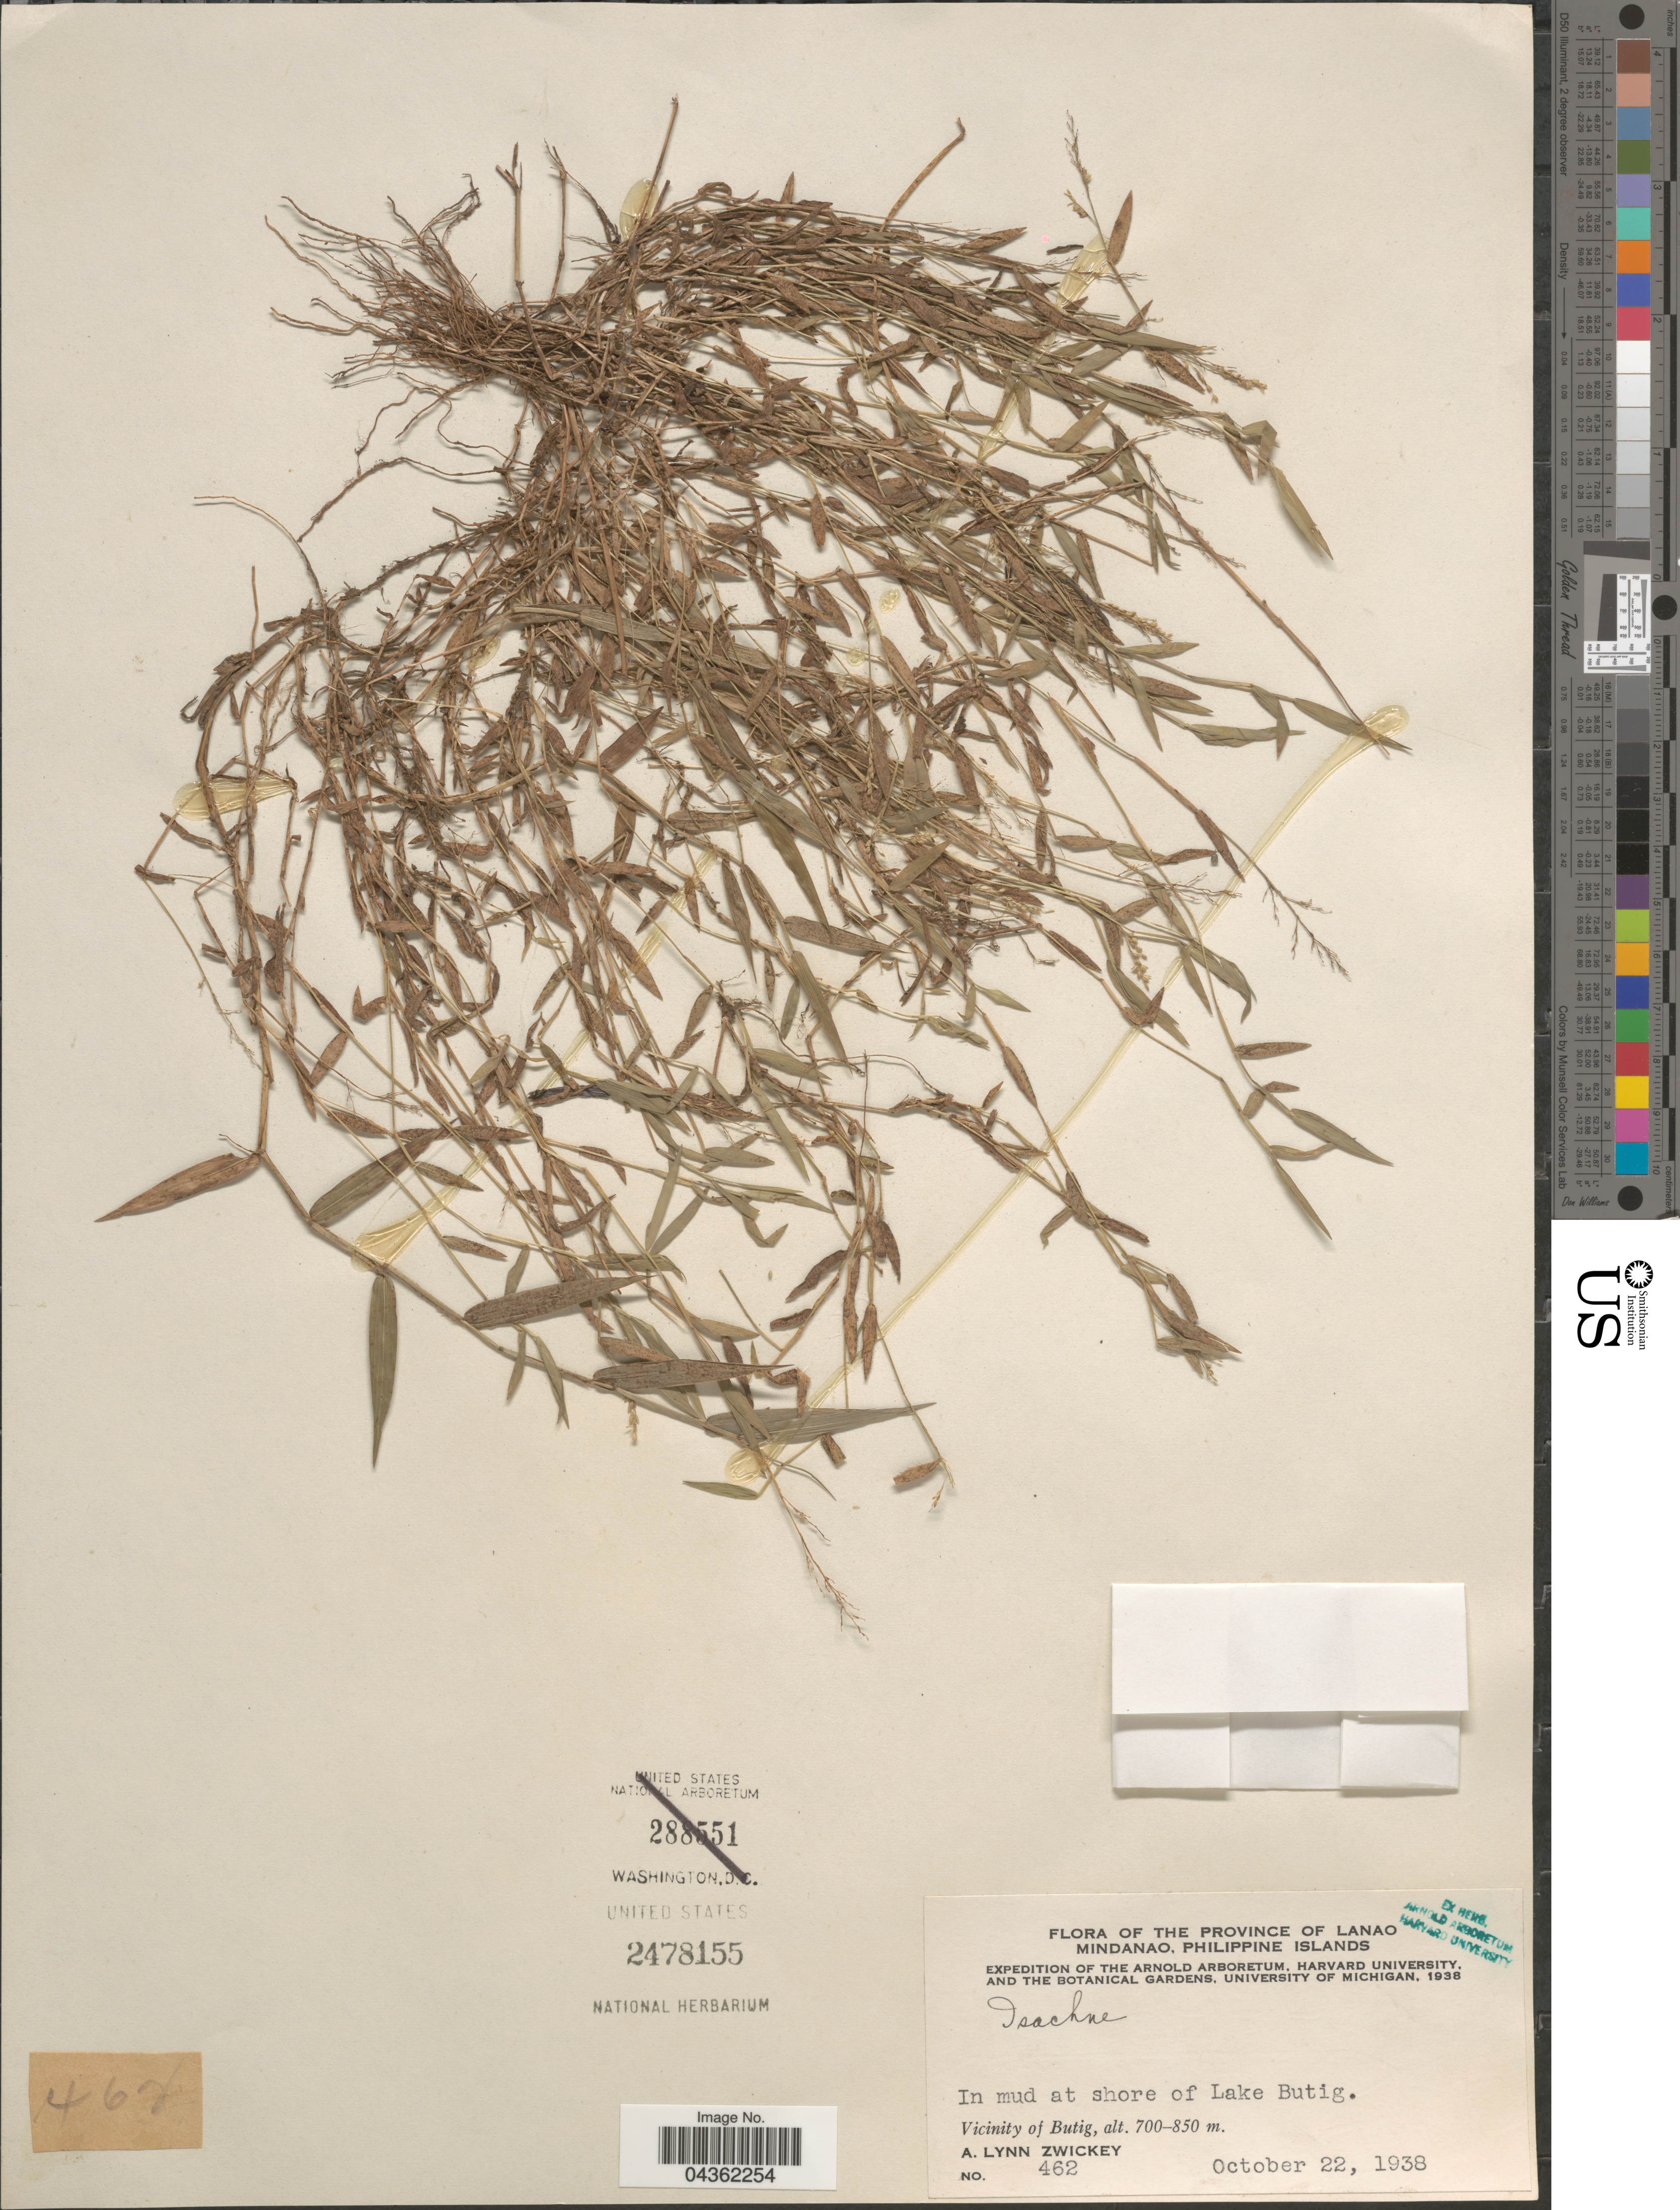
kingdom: Plantae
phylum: Tracheophyta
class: Liliopsida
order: Poales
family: Poaceae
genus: Isachne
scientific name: Isachne sp.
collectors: A. Zwickey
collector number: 462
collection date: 1938-10-22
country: Philippines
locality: Province of Lanao. Mindanao, Philippine Islands. Expedition of the Arnold Arboretum, Harvard University, and the Botanical Gardens, University of Michigan, 1938. In mud at shore of Lake Butig. Vicinity of Butig.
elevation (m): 700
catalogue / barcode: US 2478155